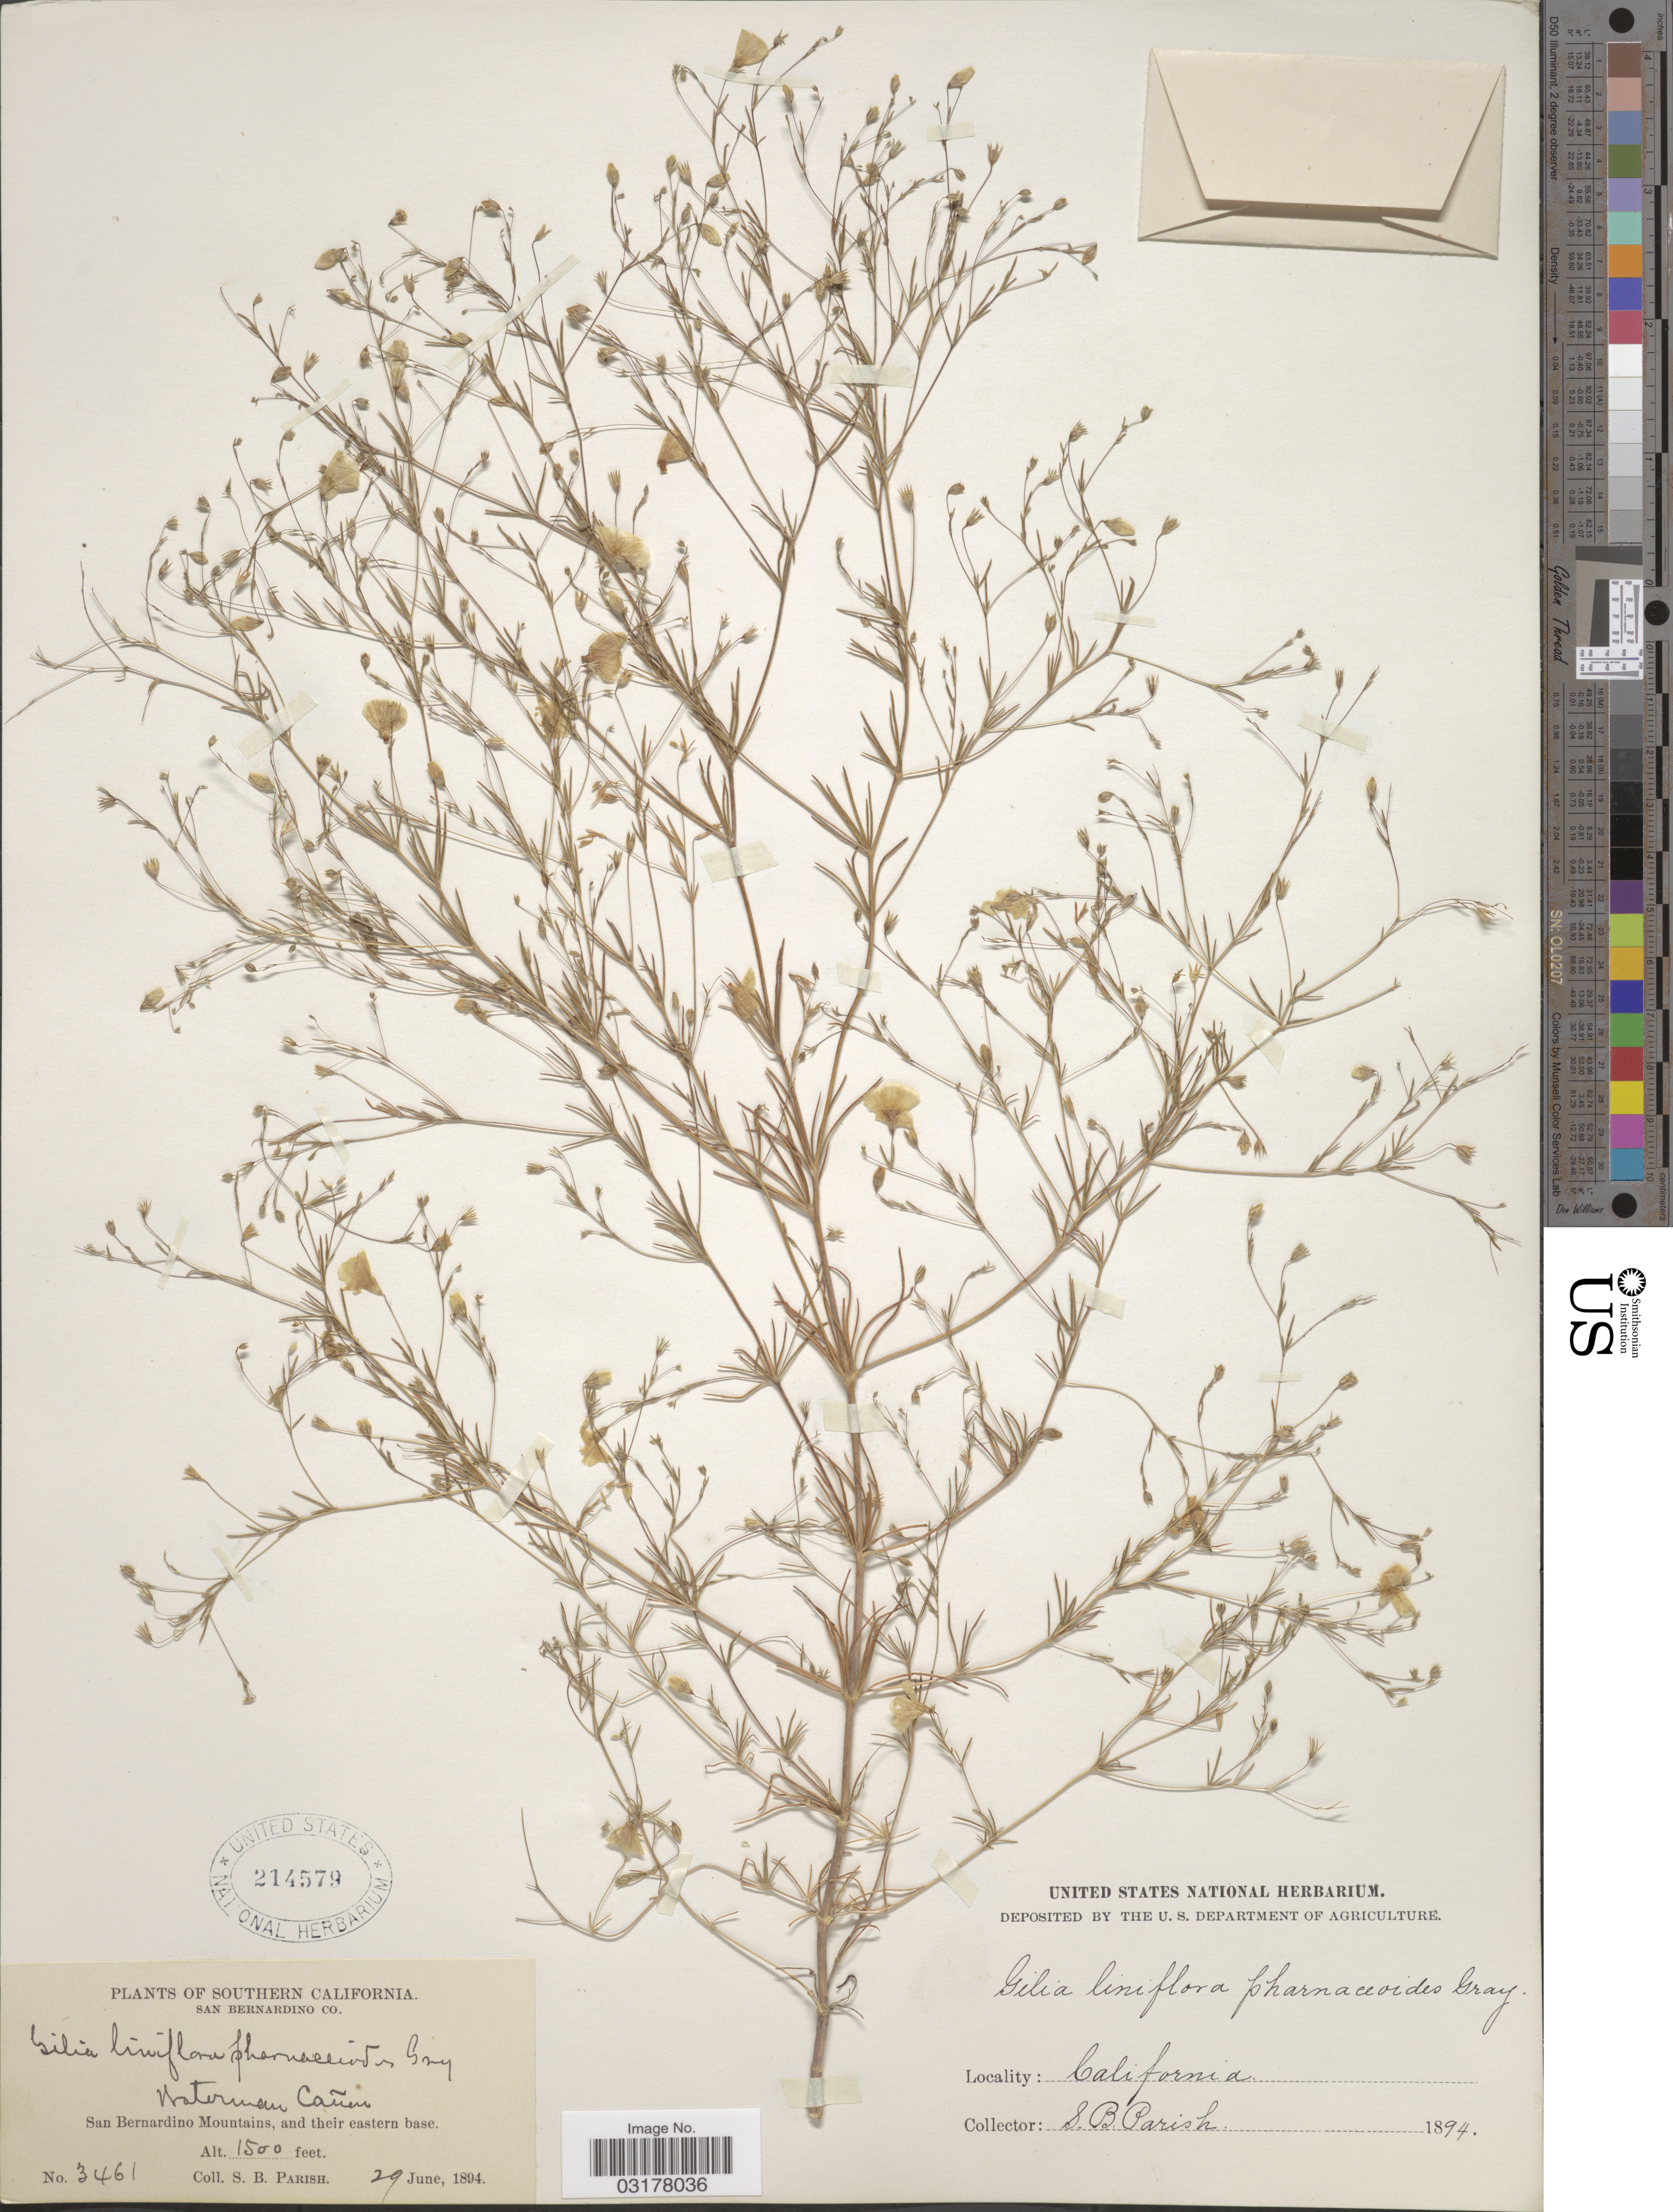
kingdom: Plantae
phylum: Tracheophyta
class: Magnoliopsida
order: Ericales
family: Polemoniaceae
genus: Leptosiphon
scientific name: Leptosiphon liniflorus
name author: (Benth.) J.M. Porter & L.A. Johnson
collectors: S. B. Parish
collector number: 3461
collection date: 1894-06-29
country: United States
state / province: California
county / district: San Bernardino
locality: Southern California. San Bernardino Co. San Bernardino Mountains, and their eastern base.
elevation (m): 457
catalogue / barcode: US 214579